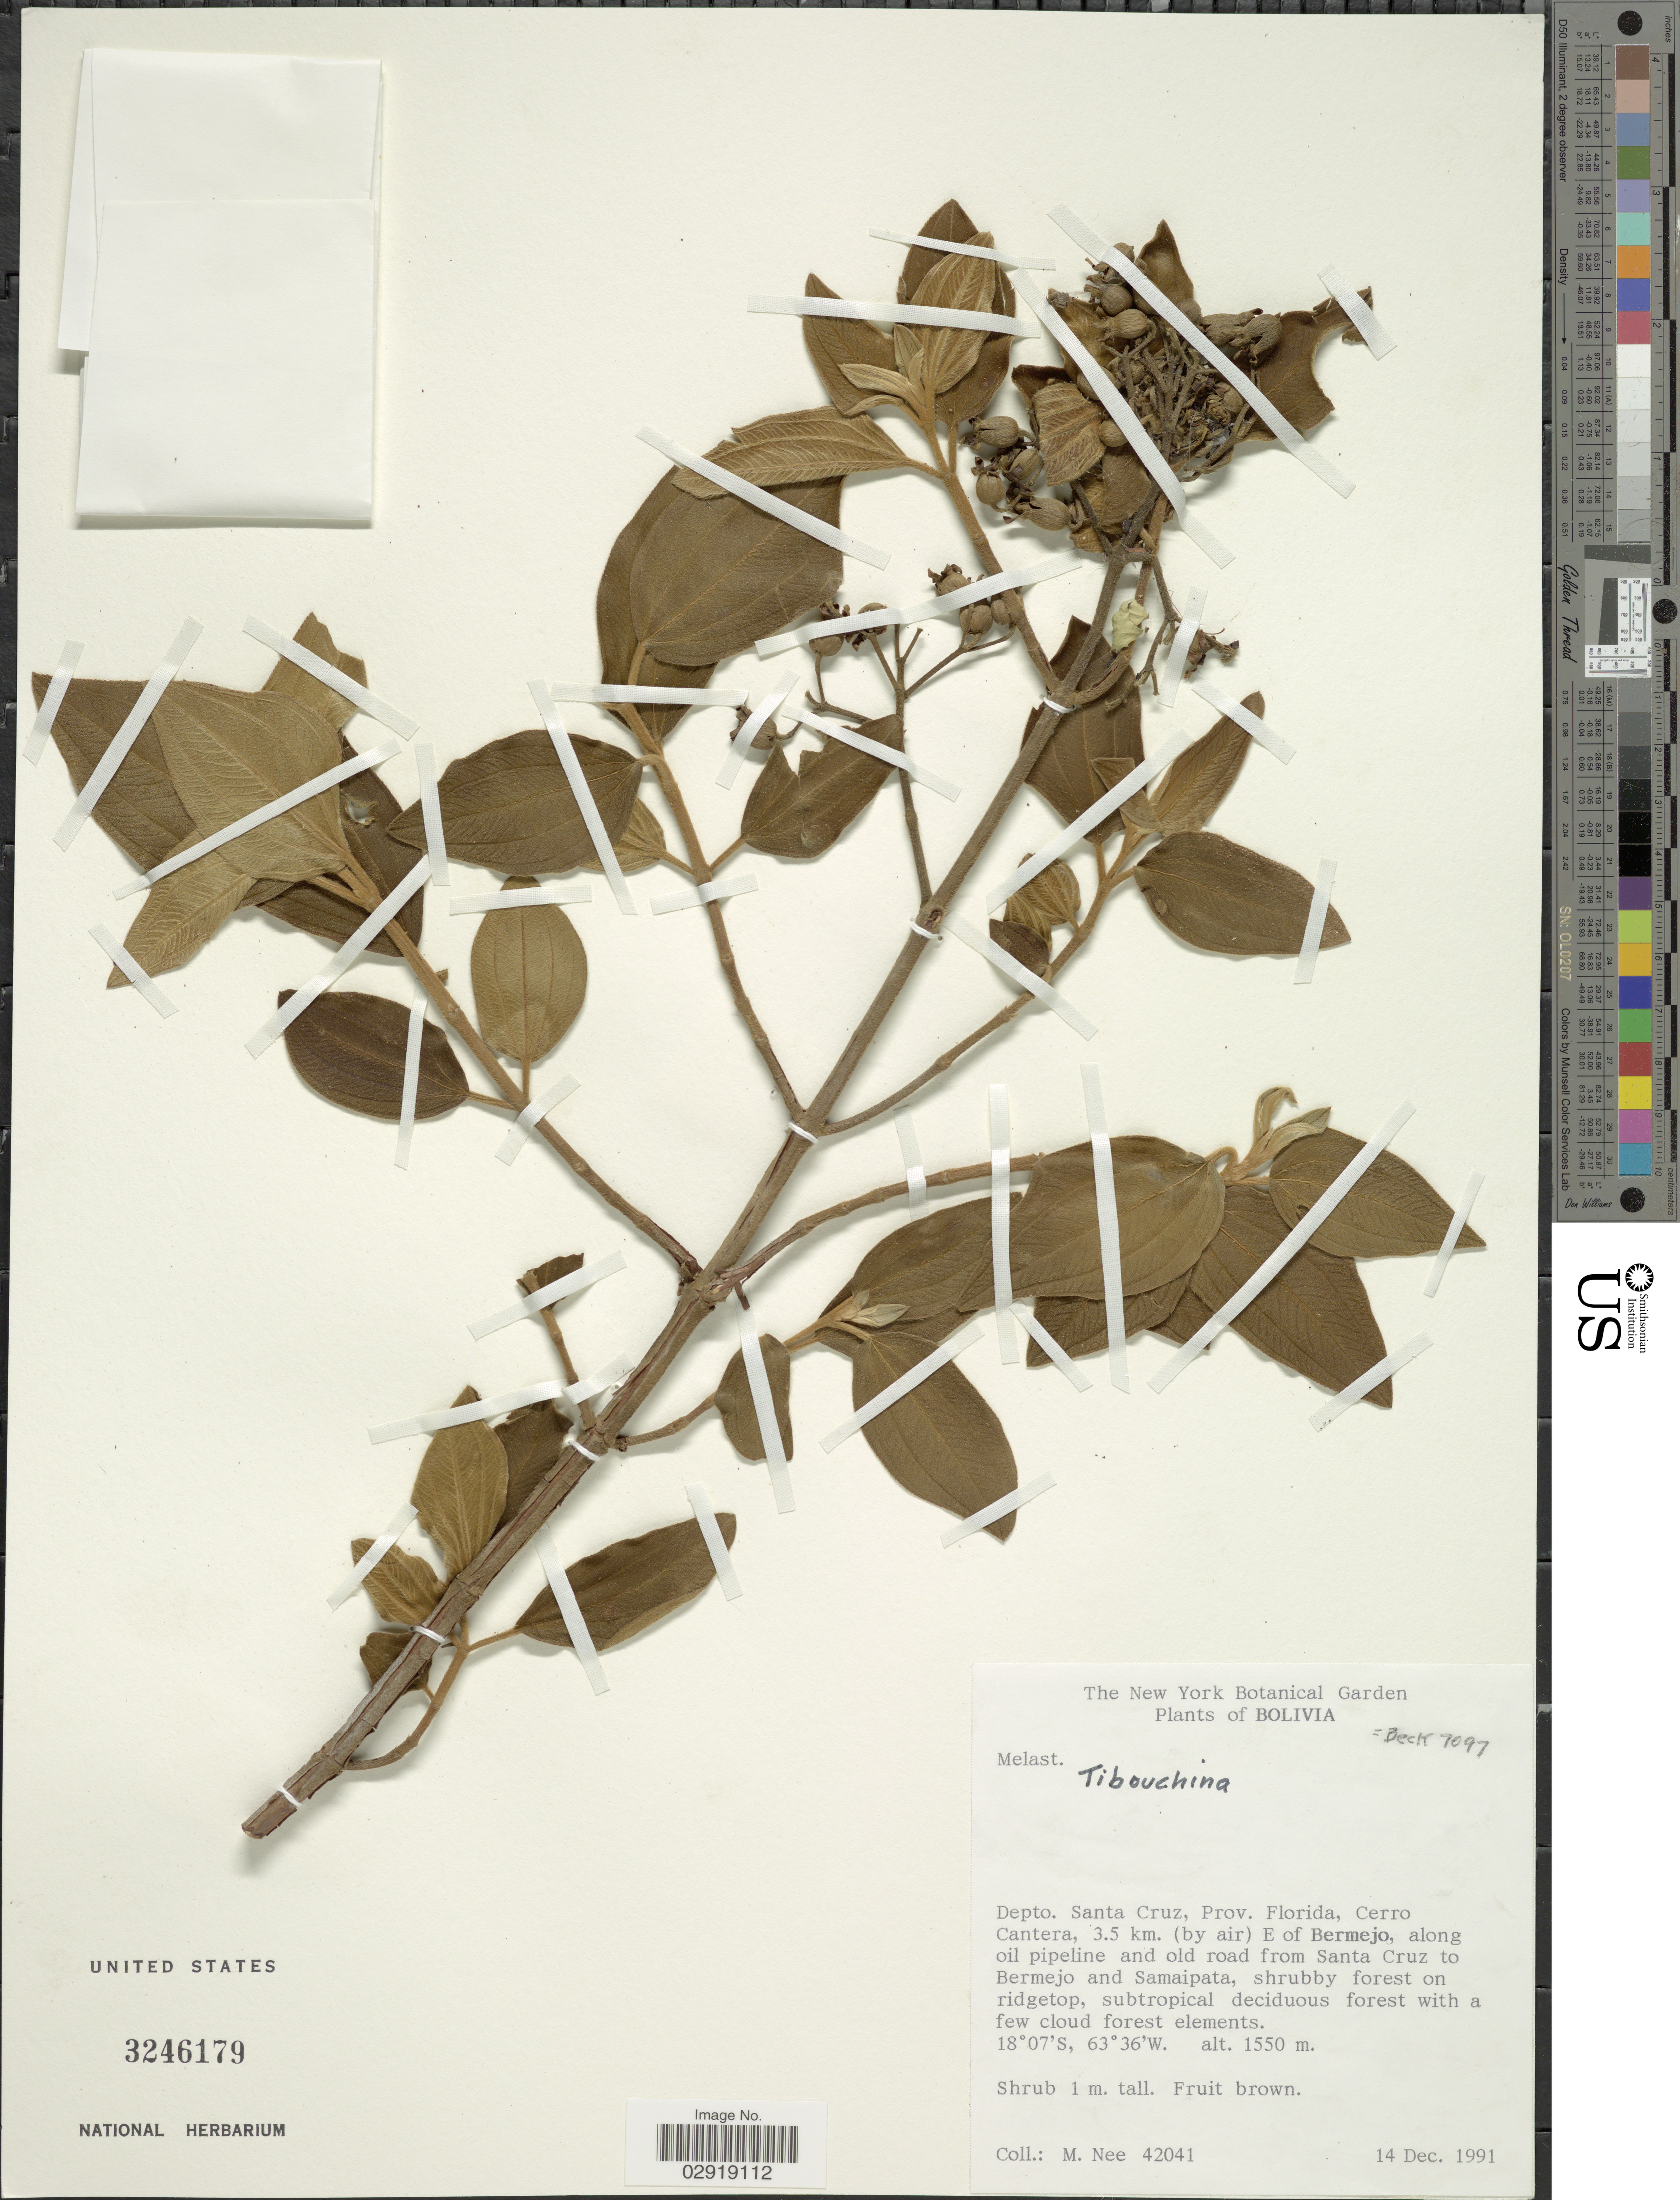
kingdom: Plantae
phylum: Tracheophyta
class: Magnoliopsida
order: Myrtales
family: Melastomataceae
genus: Chaetogastra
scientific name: Chaetogastra sp.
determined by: Michelangeli, F. A.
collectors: M. Nee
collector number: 42041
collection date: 1991-12-14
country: Bolivia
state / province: Santa Cruz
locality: Depto. Santa Cruz, Prov. Florida, Cerro Cantera, 3.5 km. (by air) E of Bermejo, along oil pipeline and old road from Santa Cruz to Bermejo and Samaipata.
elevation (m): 1550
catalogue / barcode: US 3246179